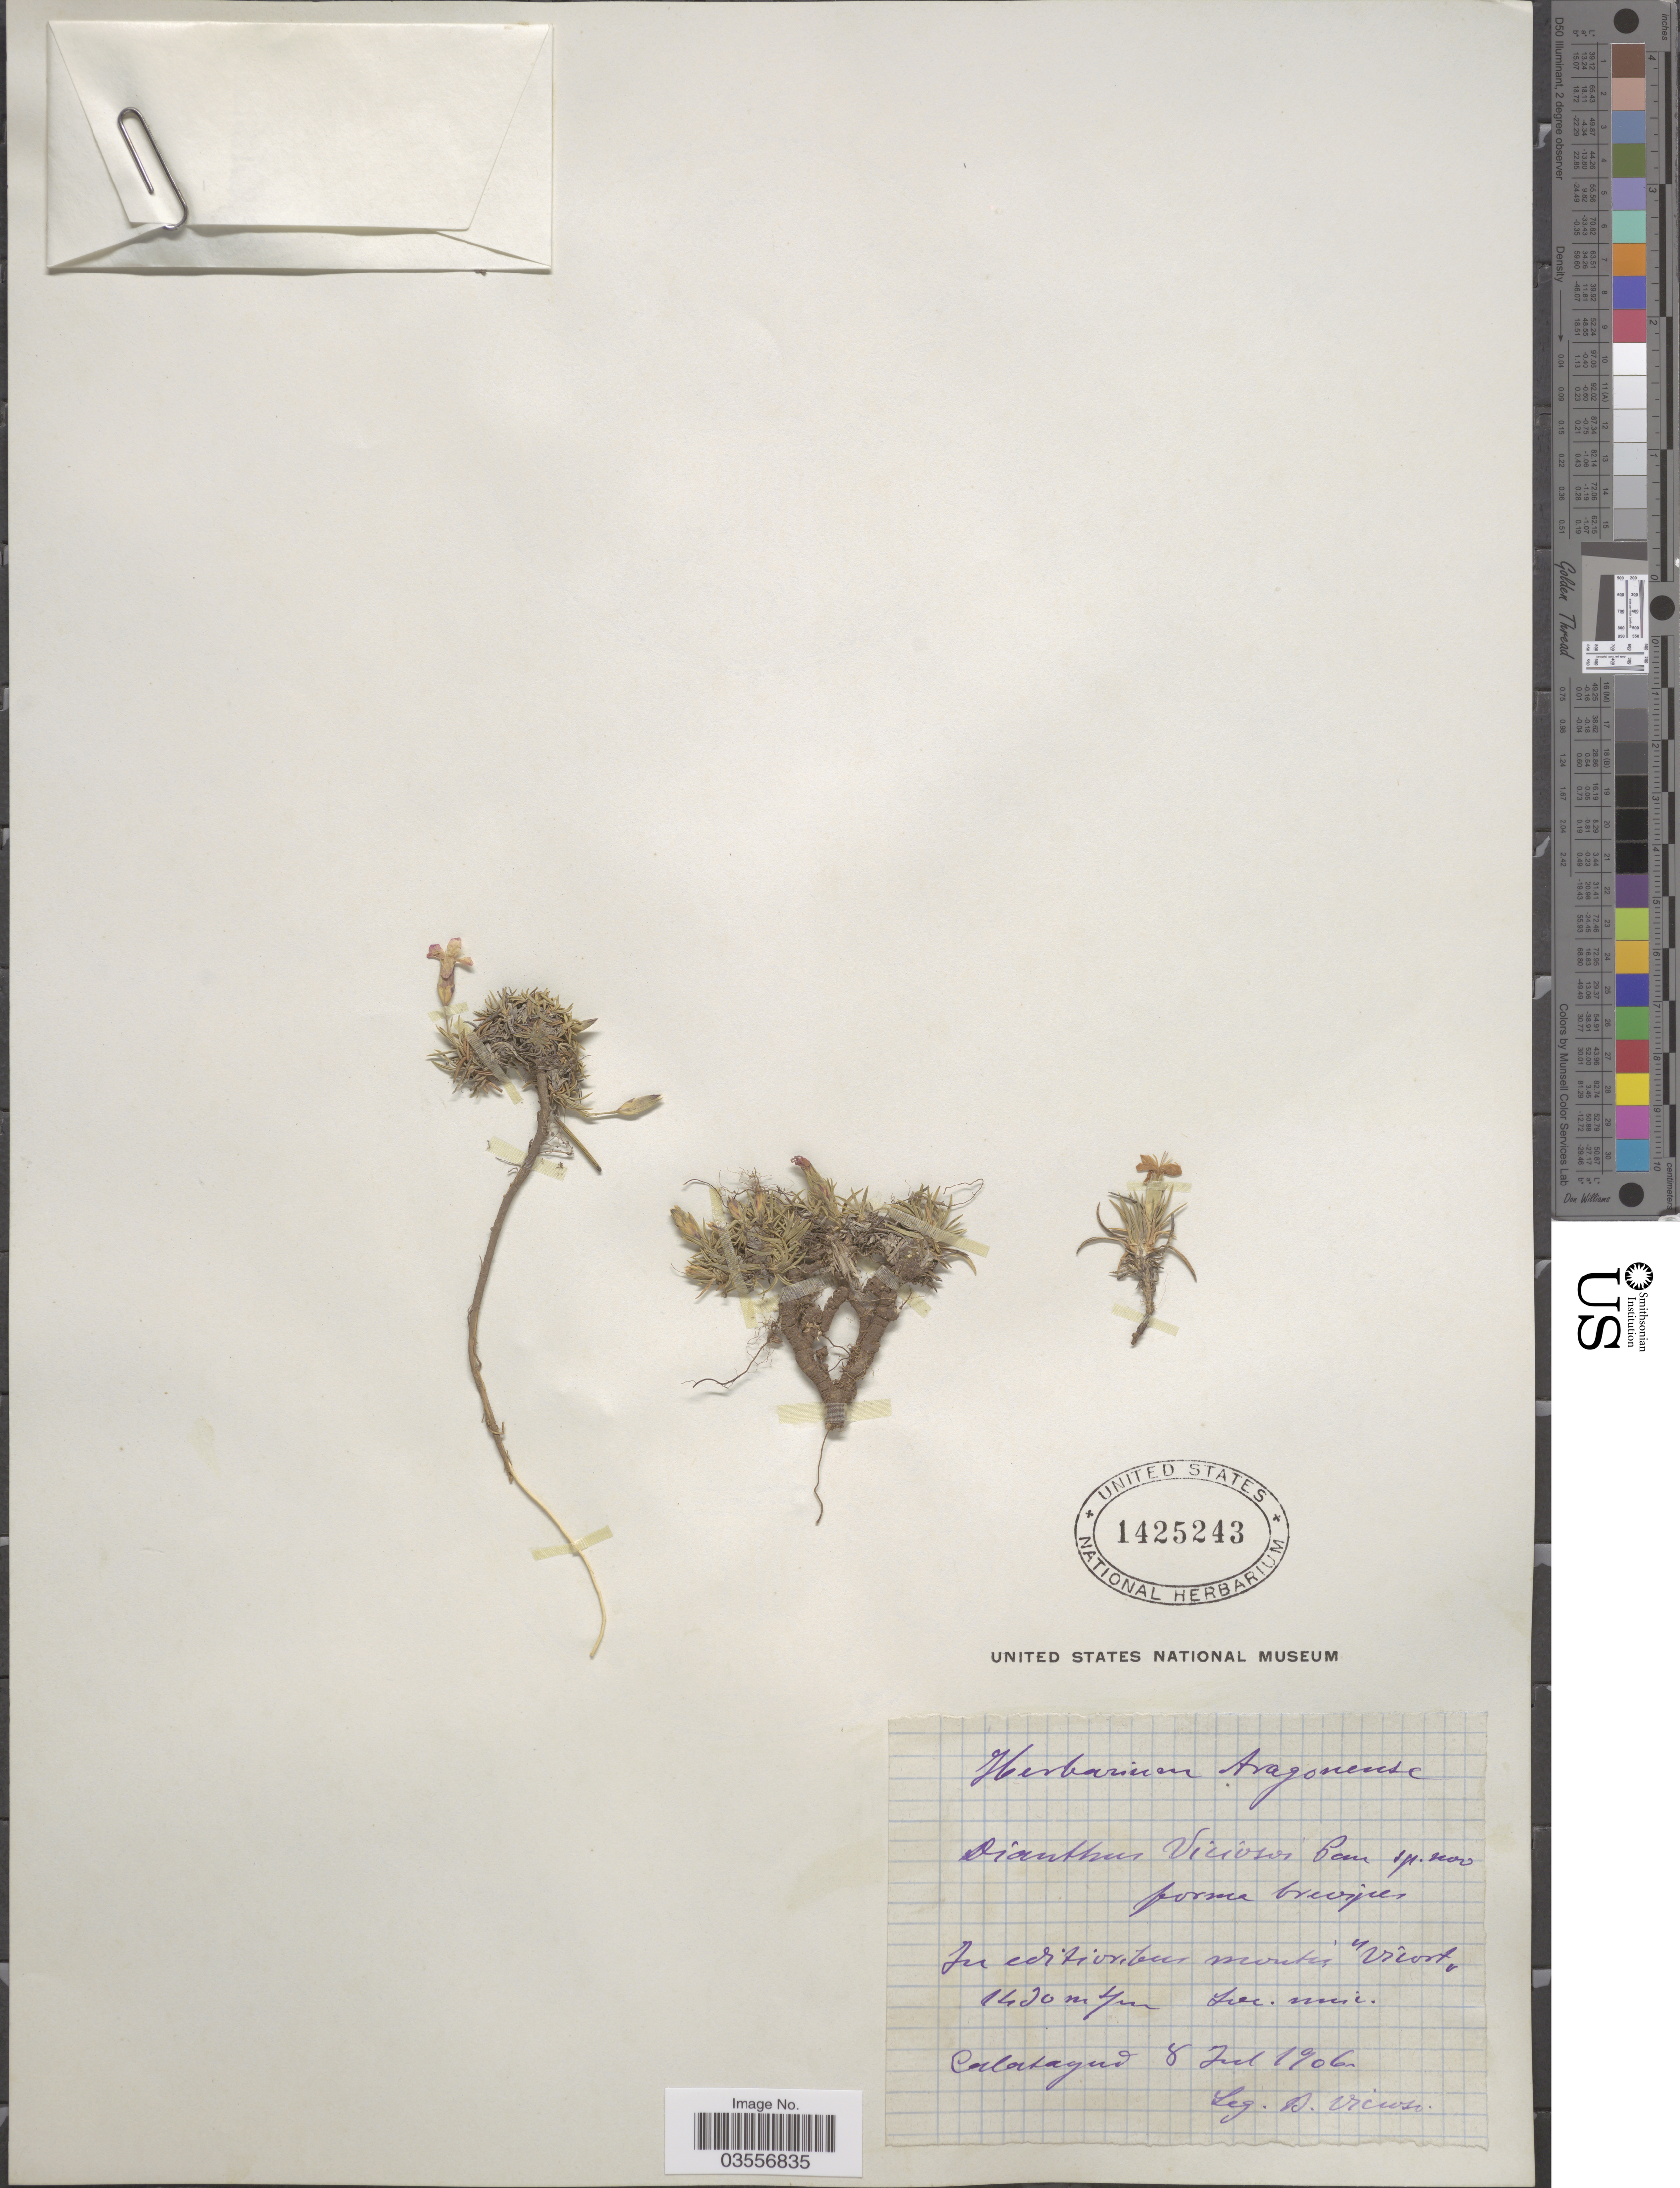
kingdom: Plantae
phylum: Tracheophyta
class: Magnoliopsida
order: Caryophyllales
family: Caryophyllaceae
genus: Dianthus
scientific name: Dianthus viciosoi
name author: Pau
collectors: Vicioso, B.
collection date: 1906-07-08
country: Spain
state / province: Aragon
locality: In editioribus montes "Vicort". Calatayud.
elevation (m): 1430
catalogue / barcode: US 1425243